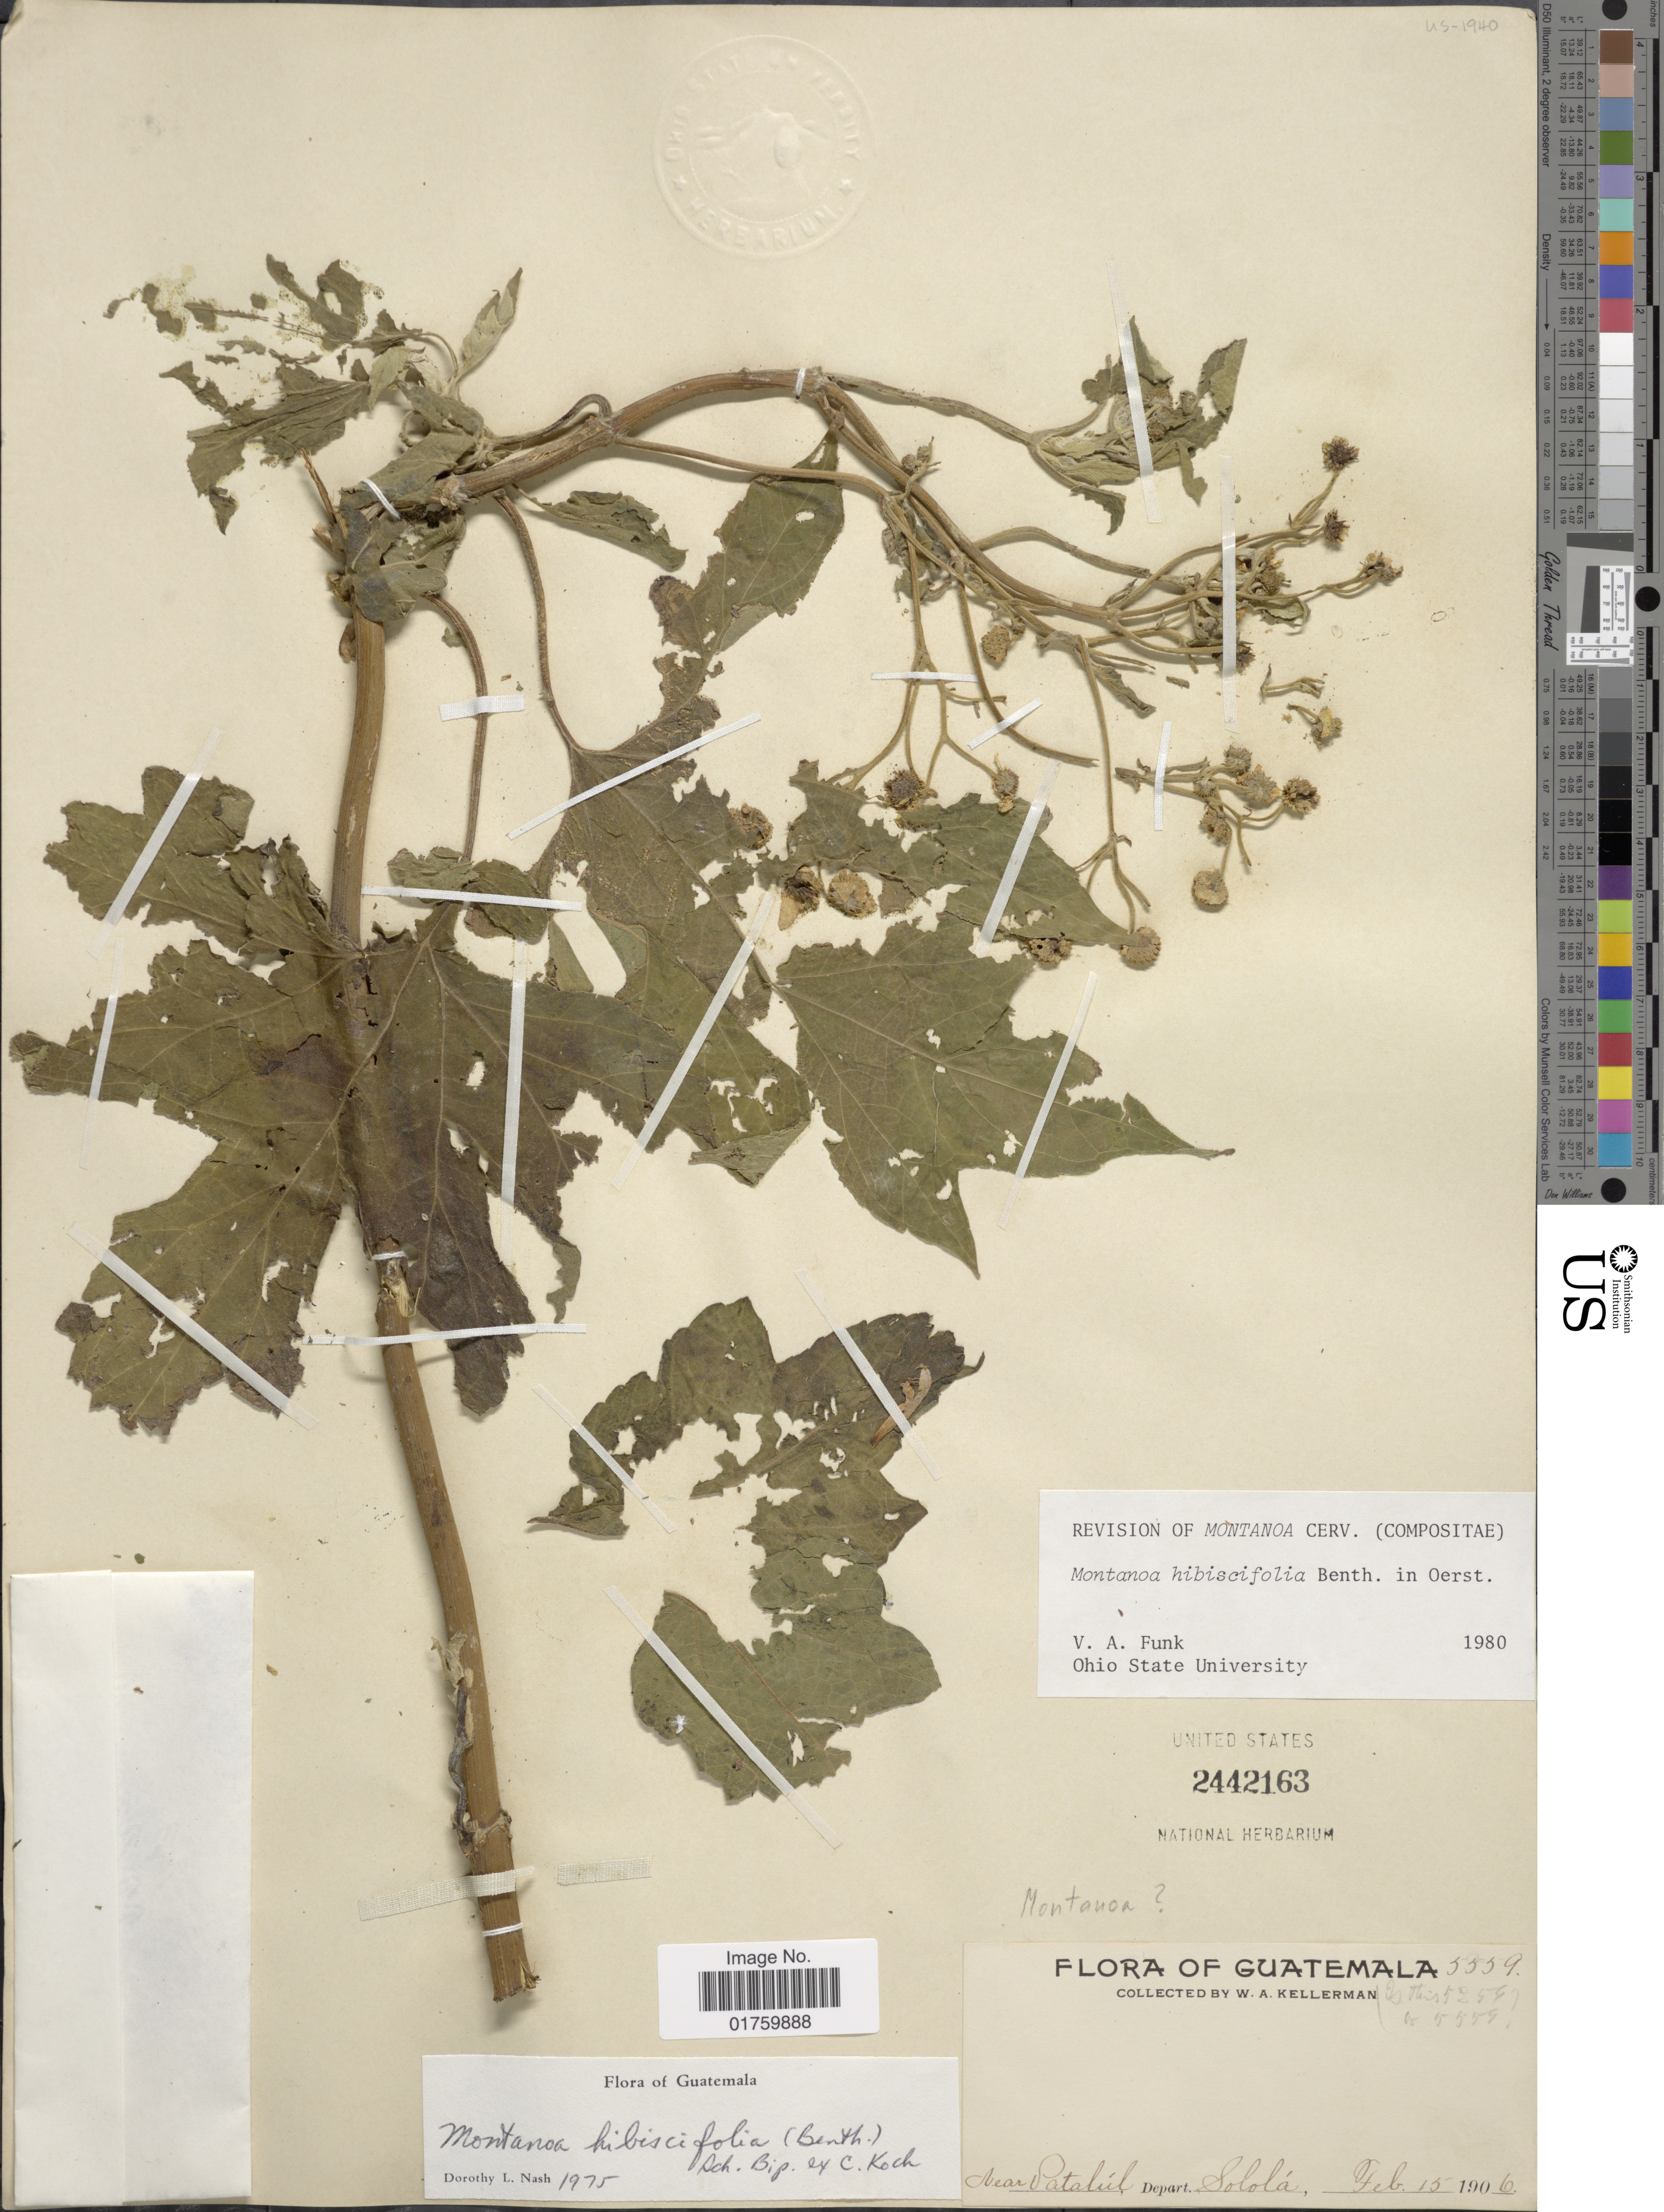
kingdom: Plantae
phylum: Tracheophyta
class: Magnoliopsida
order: Asterales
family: Asteraceae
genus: Montanoa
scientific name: Montanoa hibiscifolia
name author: Benth.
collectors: W. Kellerman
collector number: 5559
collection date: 1906-02-15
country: Guatemala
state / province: Sololá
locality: Near Patalul.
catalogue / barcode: US 2442163